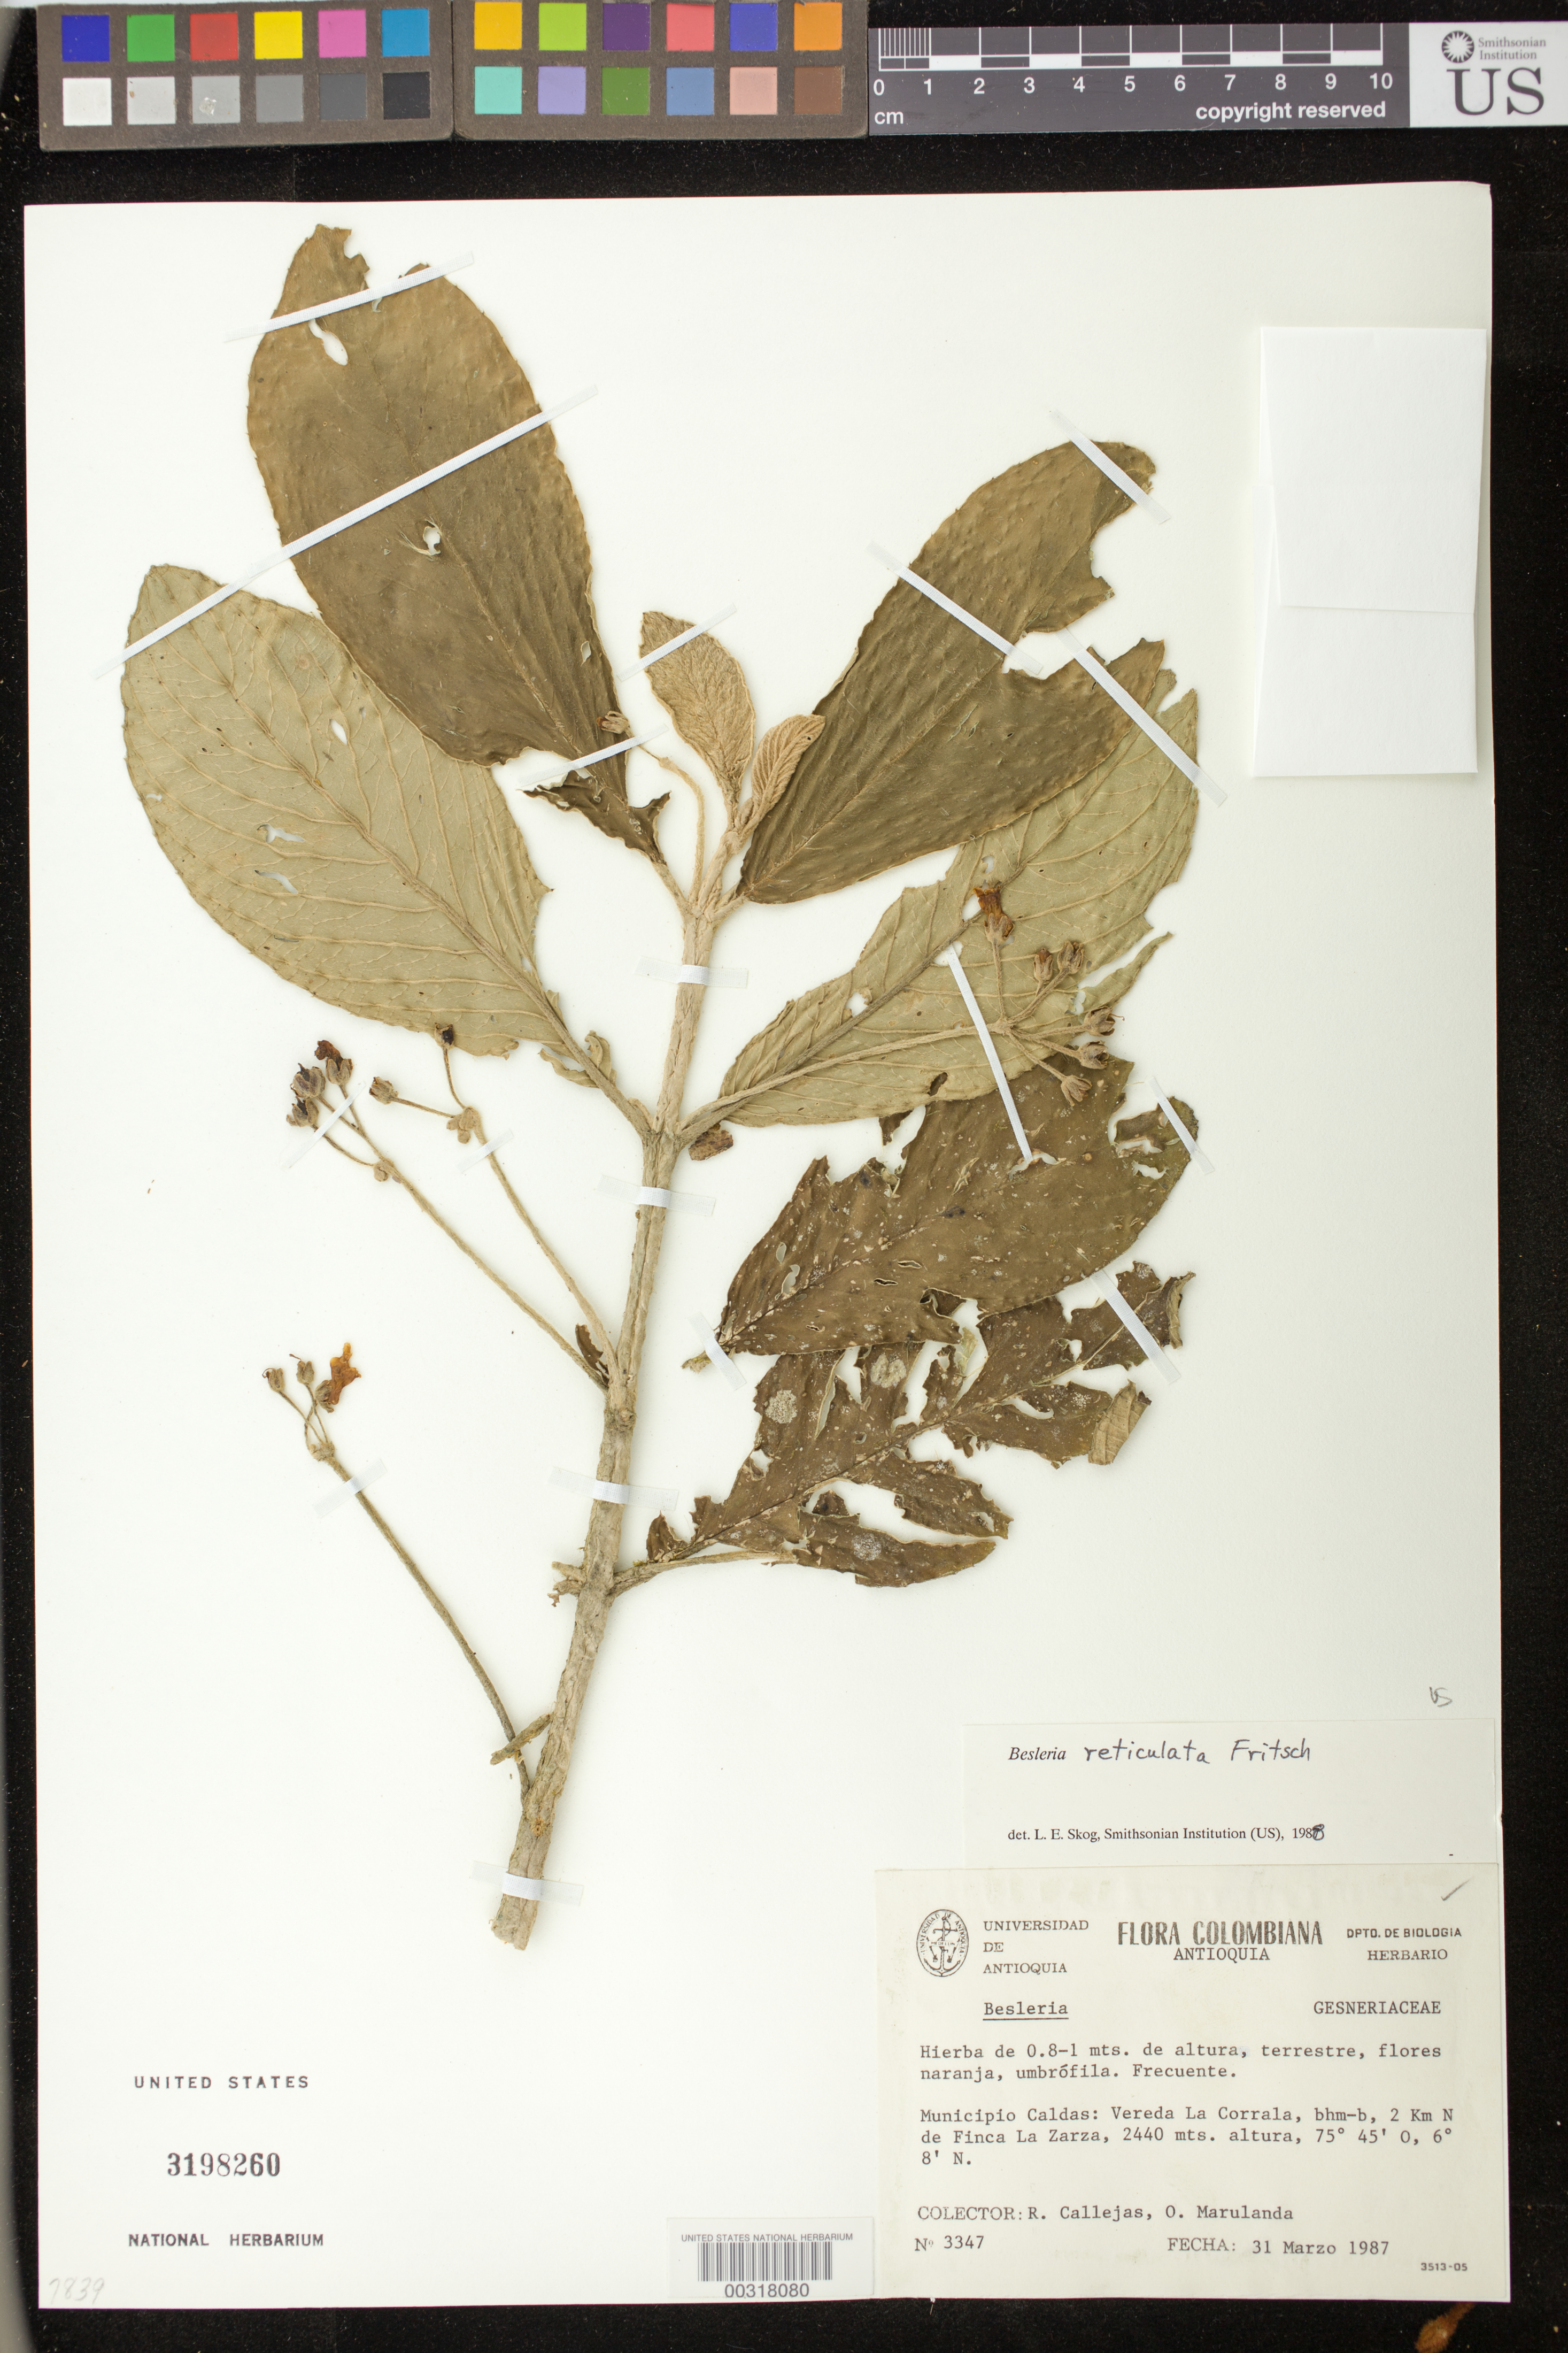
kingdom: Plantae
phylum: Tracheophyta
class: Magnoliopsida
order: Lamiales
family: Gesneriaceae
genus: Besleria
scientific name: Besleria reticulata var. reticulata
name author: Fritsch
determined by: Skog, Laurence E.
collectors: R. Callejas & O. Marulanda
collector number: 3347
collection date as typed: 31 Mar 1987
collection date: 1987-03-31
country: Colombia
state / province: Antioquia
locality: Mpio. Caldas, vereda La Corrala, bhm-b, 2 km N de Finca La Zarza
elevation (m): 2440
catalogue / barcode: US 3198260